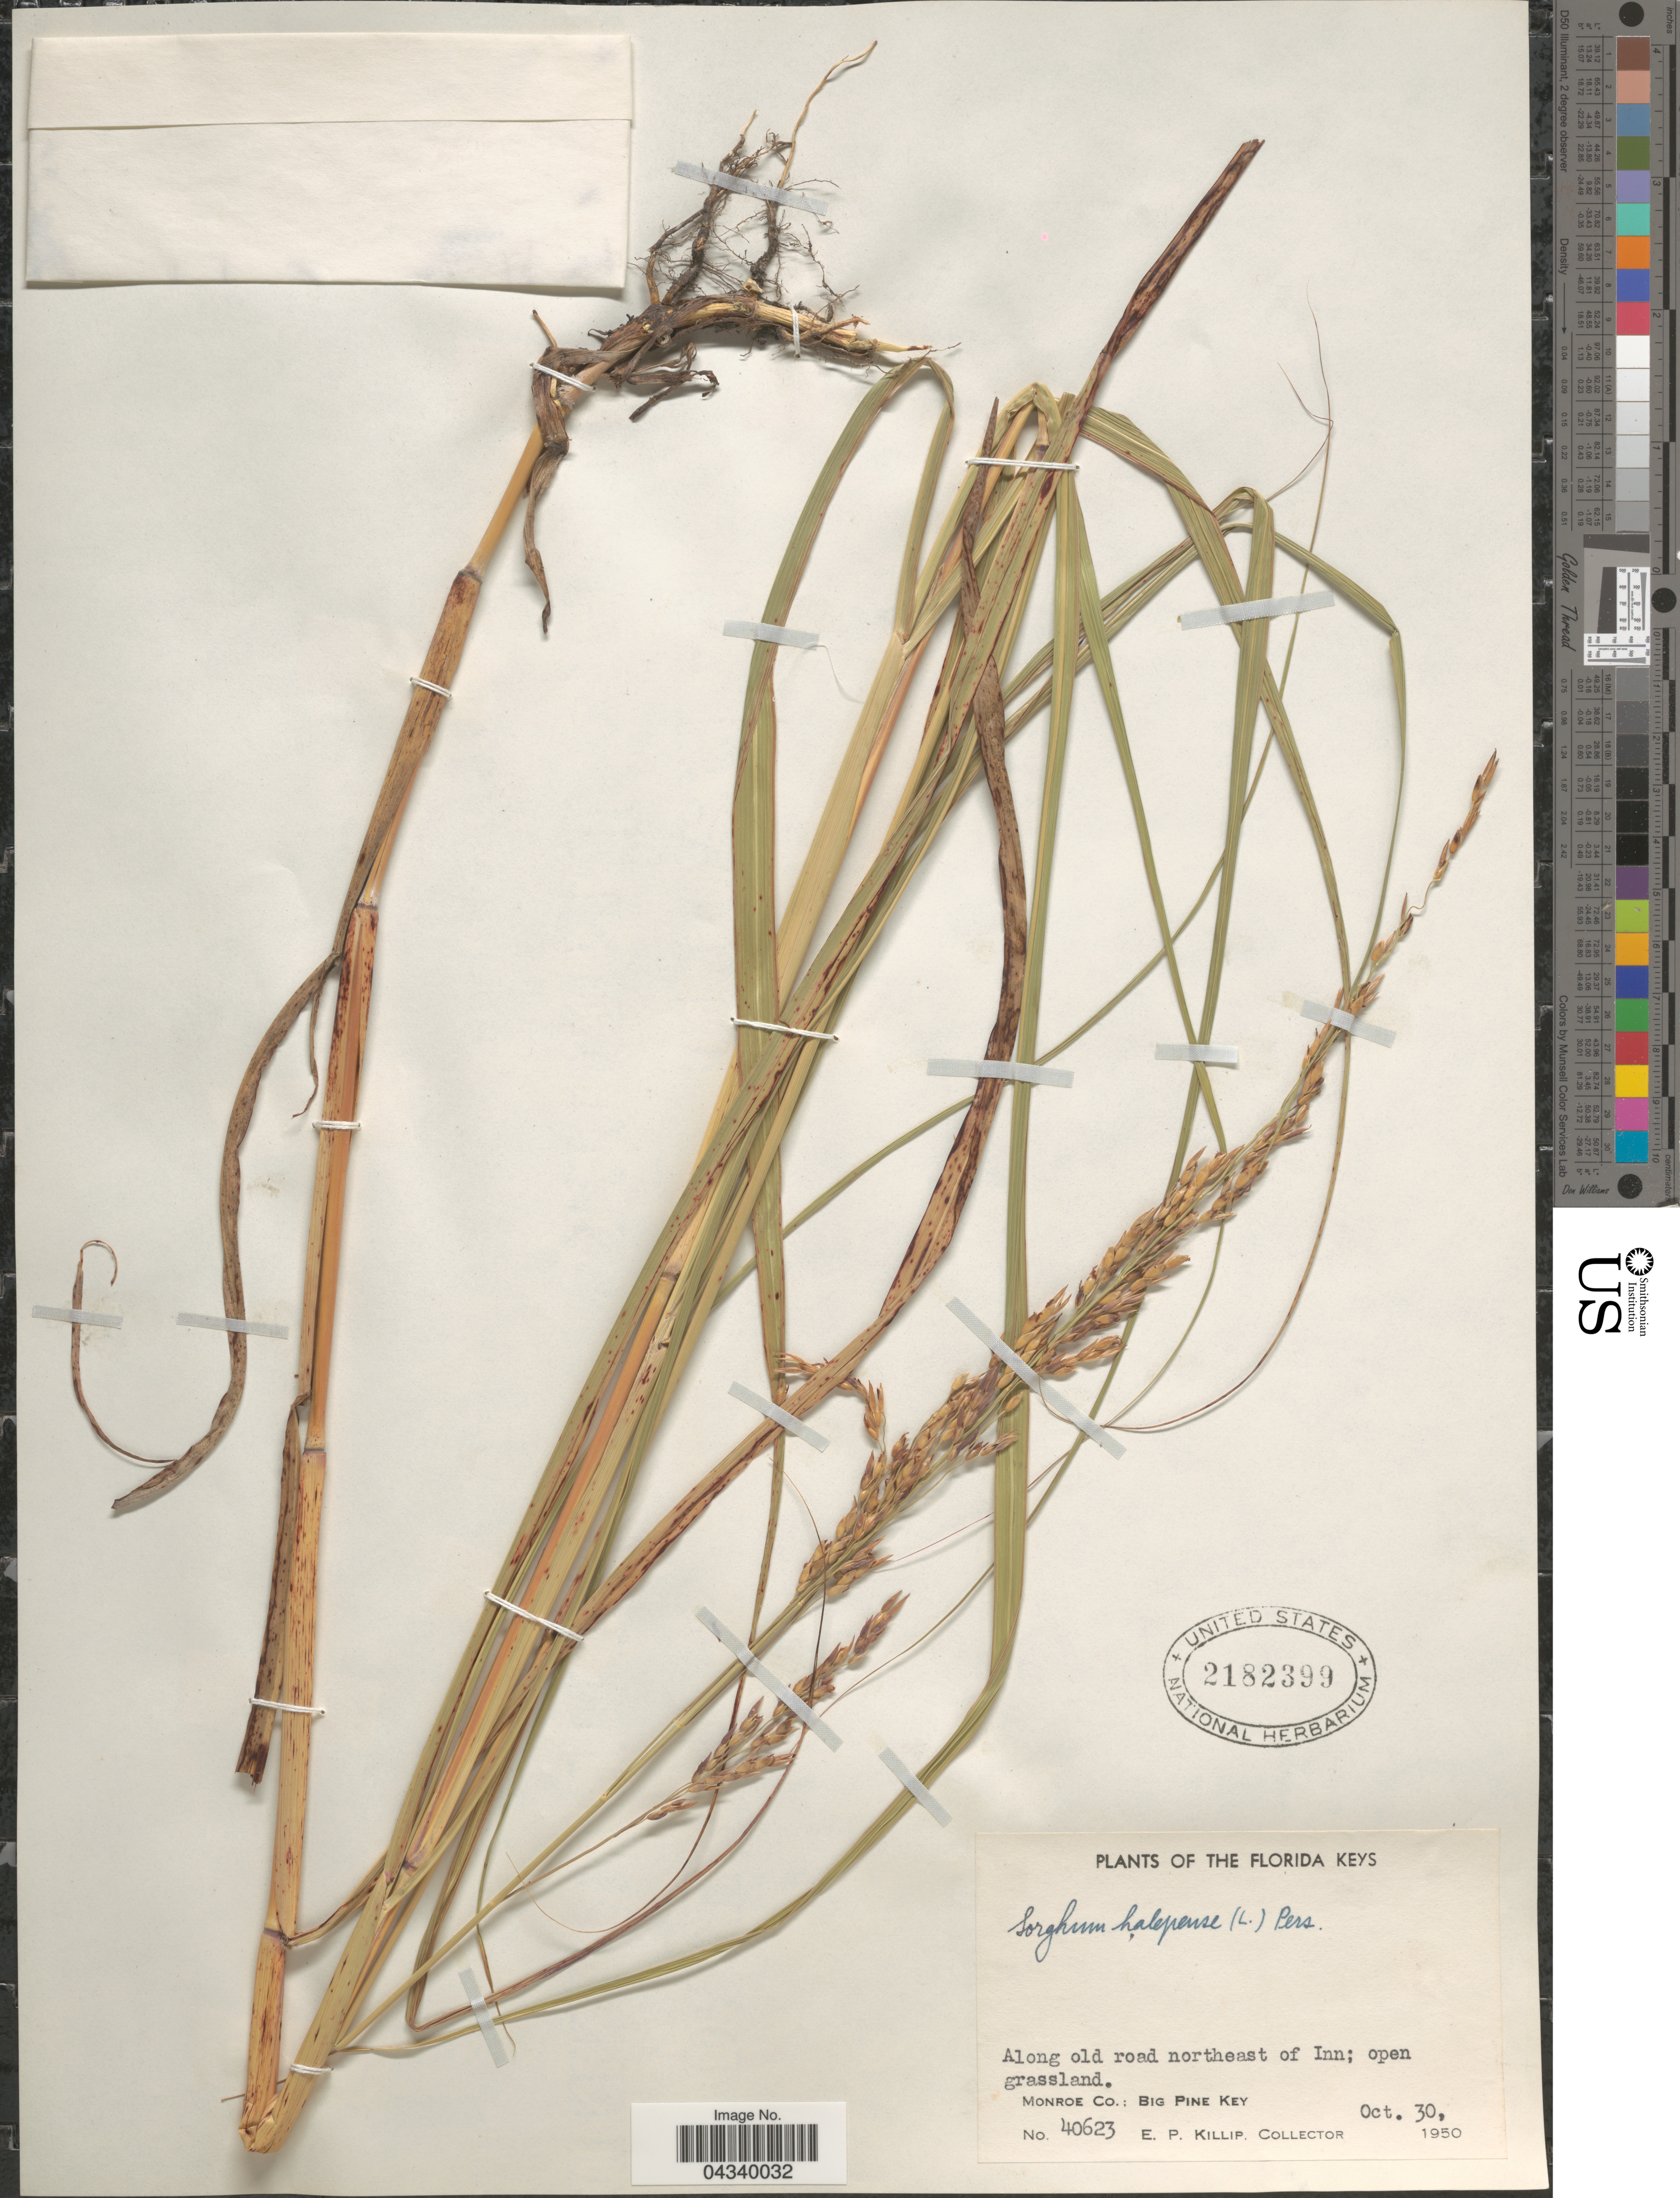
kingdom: Plantae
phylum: Tracheophyta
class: Liliopsida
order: Poales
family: Poaceae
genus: Sorghum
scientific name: Sorghum halepense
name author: (L.) Pers.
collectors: E. P. Killip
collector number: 40623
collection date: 1950-10-30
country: United States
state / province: Florida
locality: The Florida Keys. Along old road northeast of Inn; open grassland. Monroe Co.: Big Pine Key.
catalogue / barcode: US 2182399